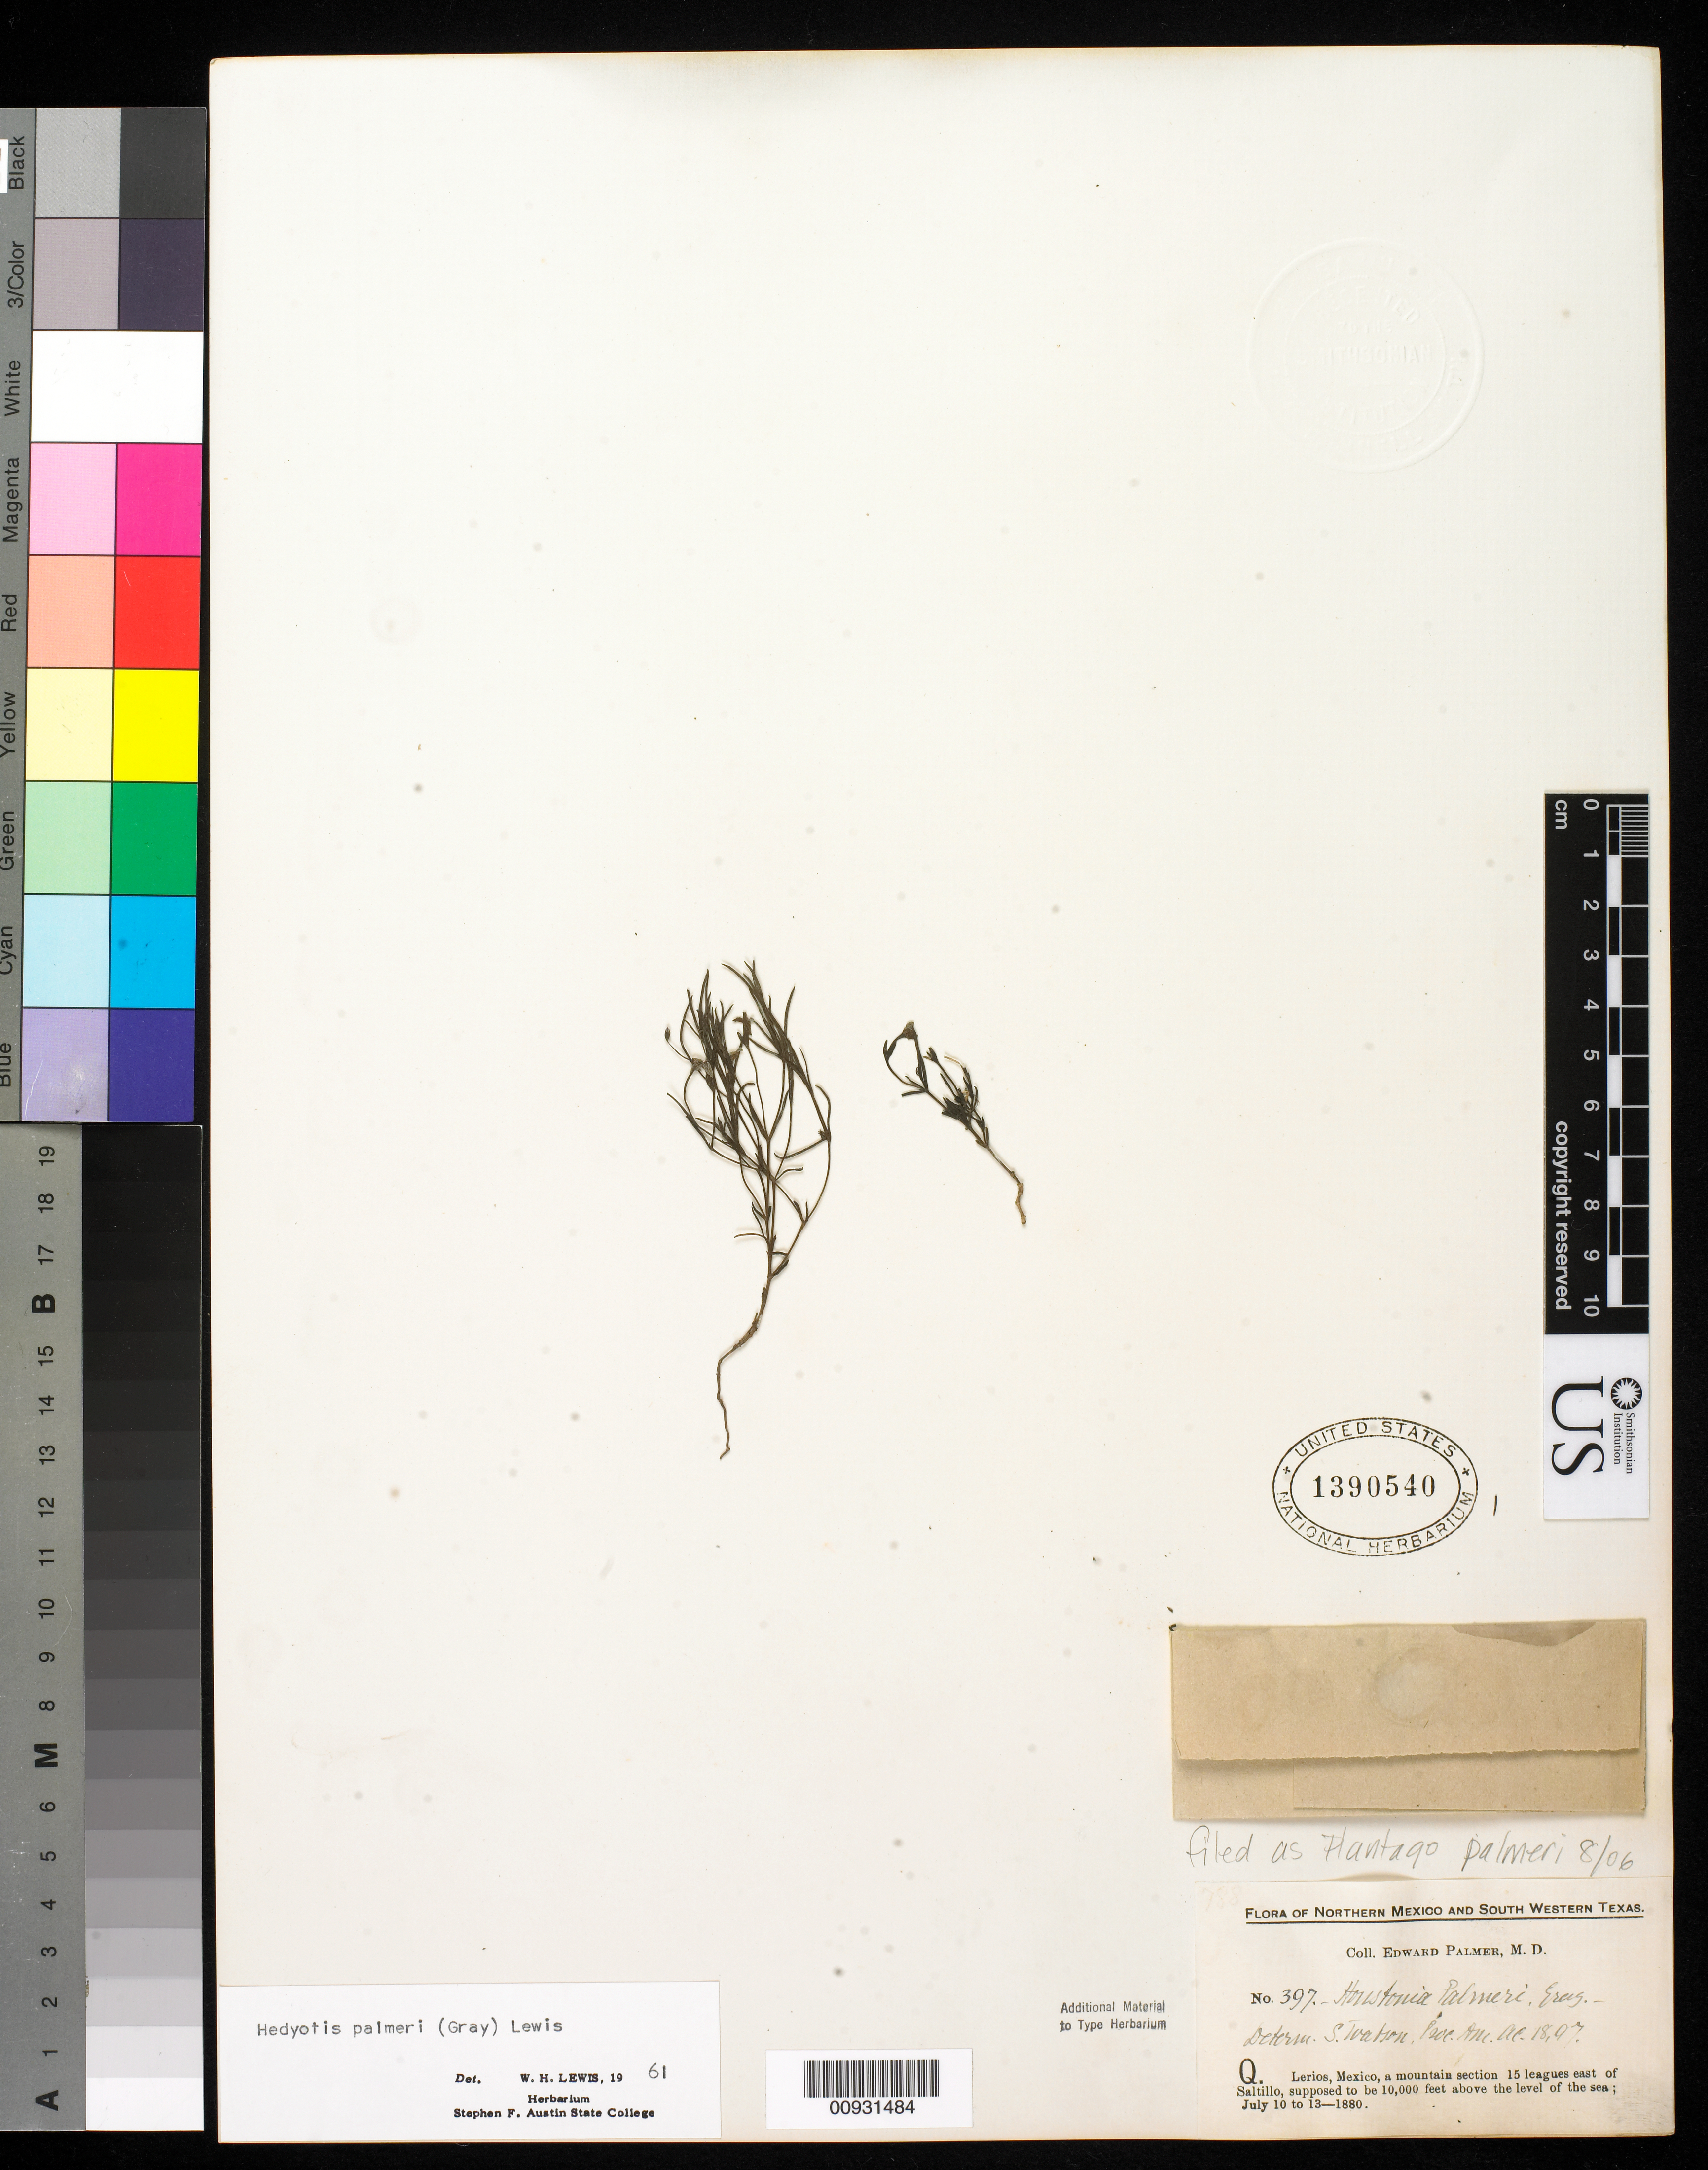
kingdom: Plantae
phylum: Tracheophyta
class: Magnoliopsida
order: Gentianales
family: Rubiaceae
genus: Houstonia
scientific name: Houstonia palmeri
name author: A. Gray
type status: Isosyntype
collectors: E. Palmer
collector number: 397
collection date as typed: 10 Jul 1880 to 13 Jul 1880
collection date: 1880-07-10/1880-07-13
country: Mexico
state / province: Coahuila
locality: Lerios, 15 leagues east of Saltillo.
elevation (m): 3048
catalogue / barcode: US 1390540